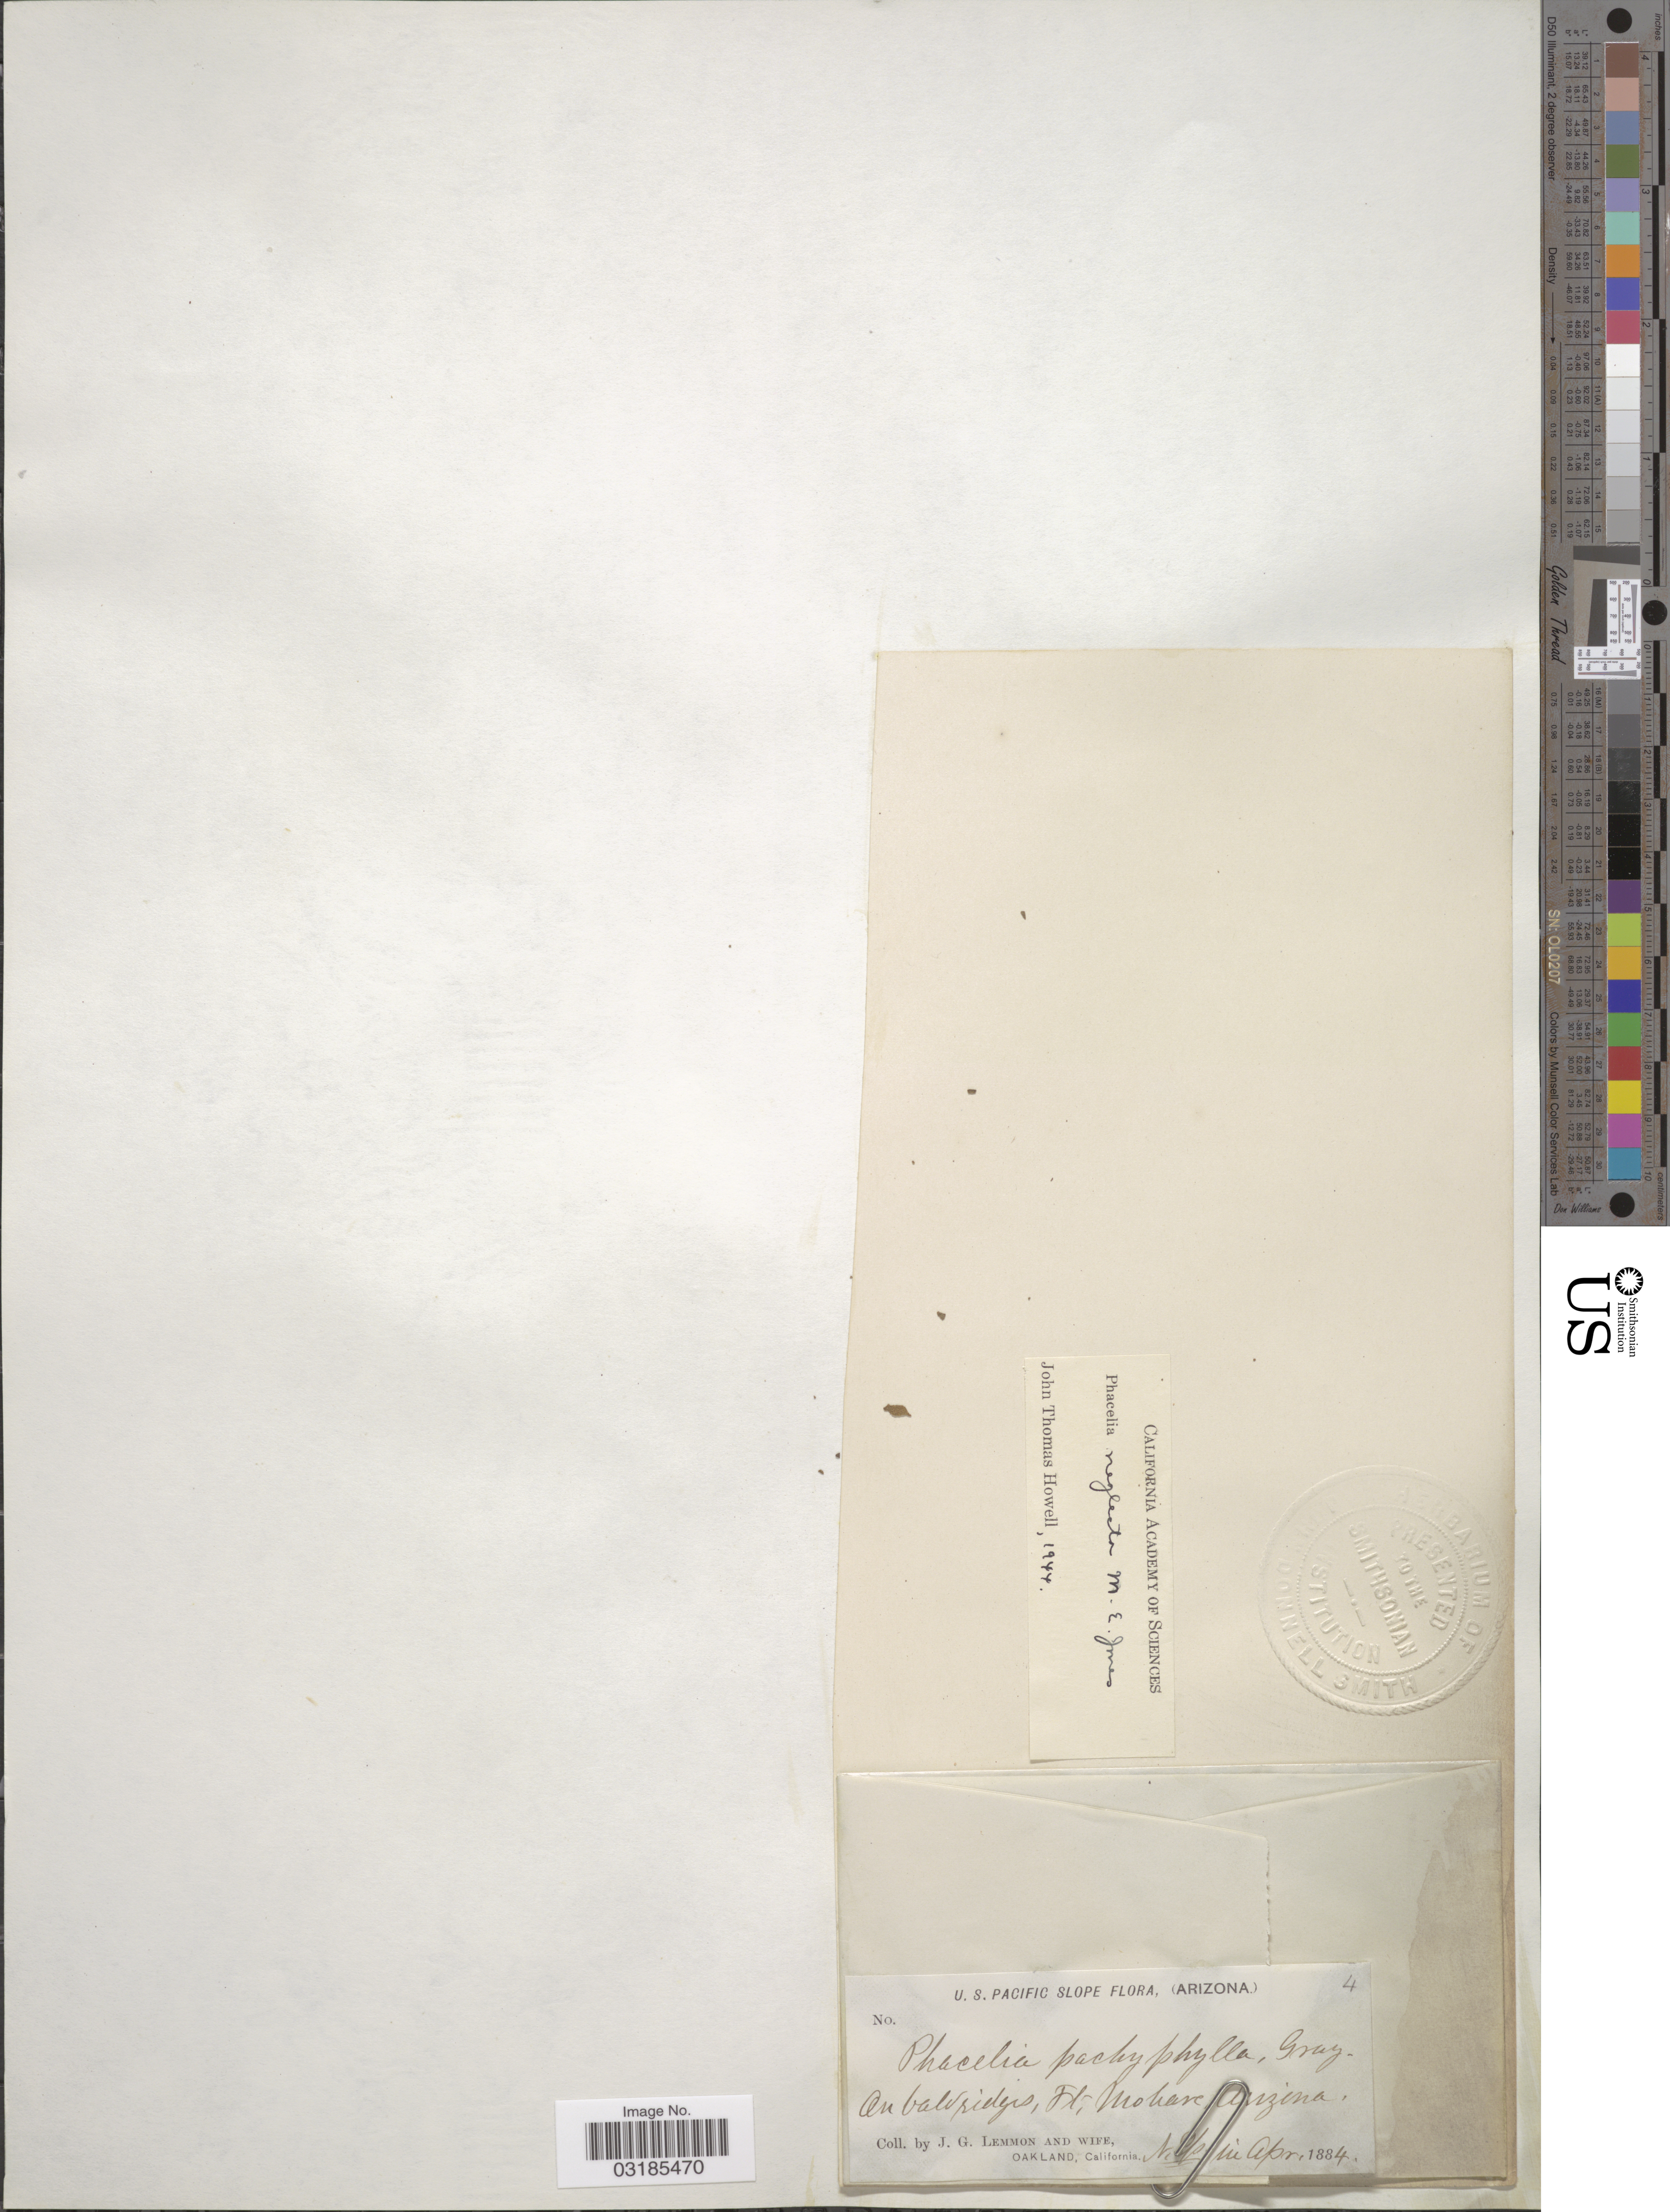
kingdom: Plantae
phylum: Tracheophyta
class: Magnoliopsida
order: Boraginales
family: Hydrophyllaceae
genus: Phacelia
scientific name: Phacelia neglecta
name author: M.E. Jones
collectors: J. Lemmon & Mrs. J. G. Lemmon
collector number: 4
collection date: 1884-04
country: United States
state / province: Arizona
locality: U.S. Pacific Slope, Ft. Mohave.